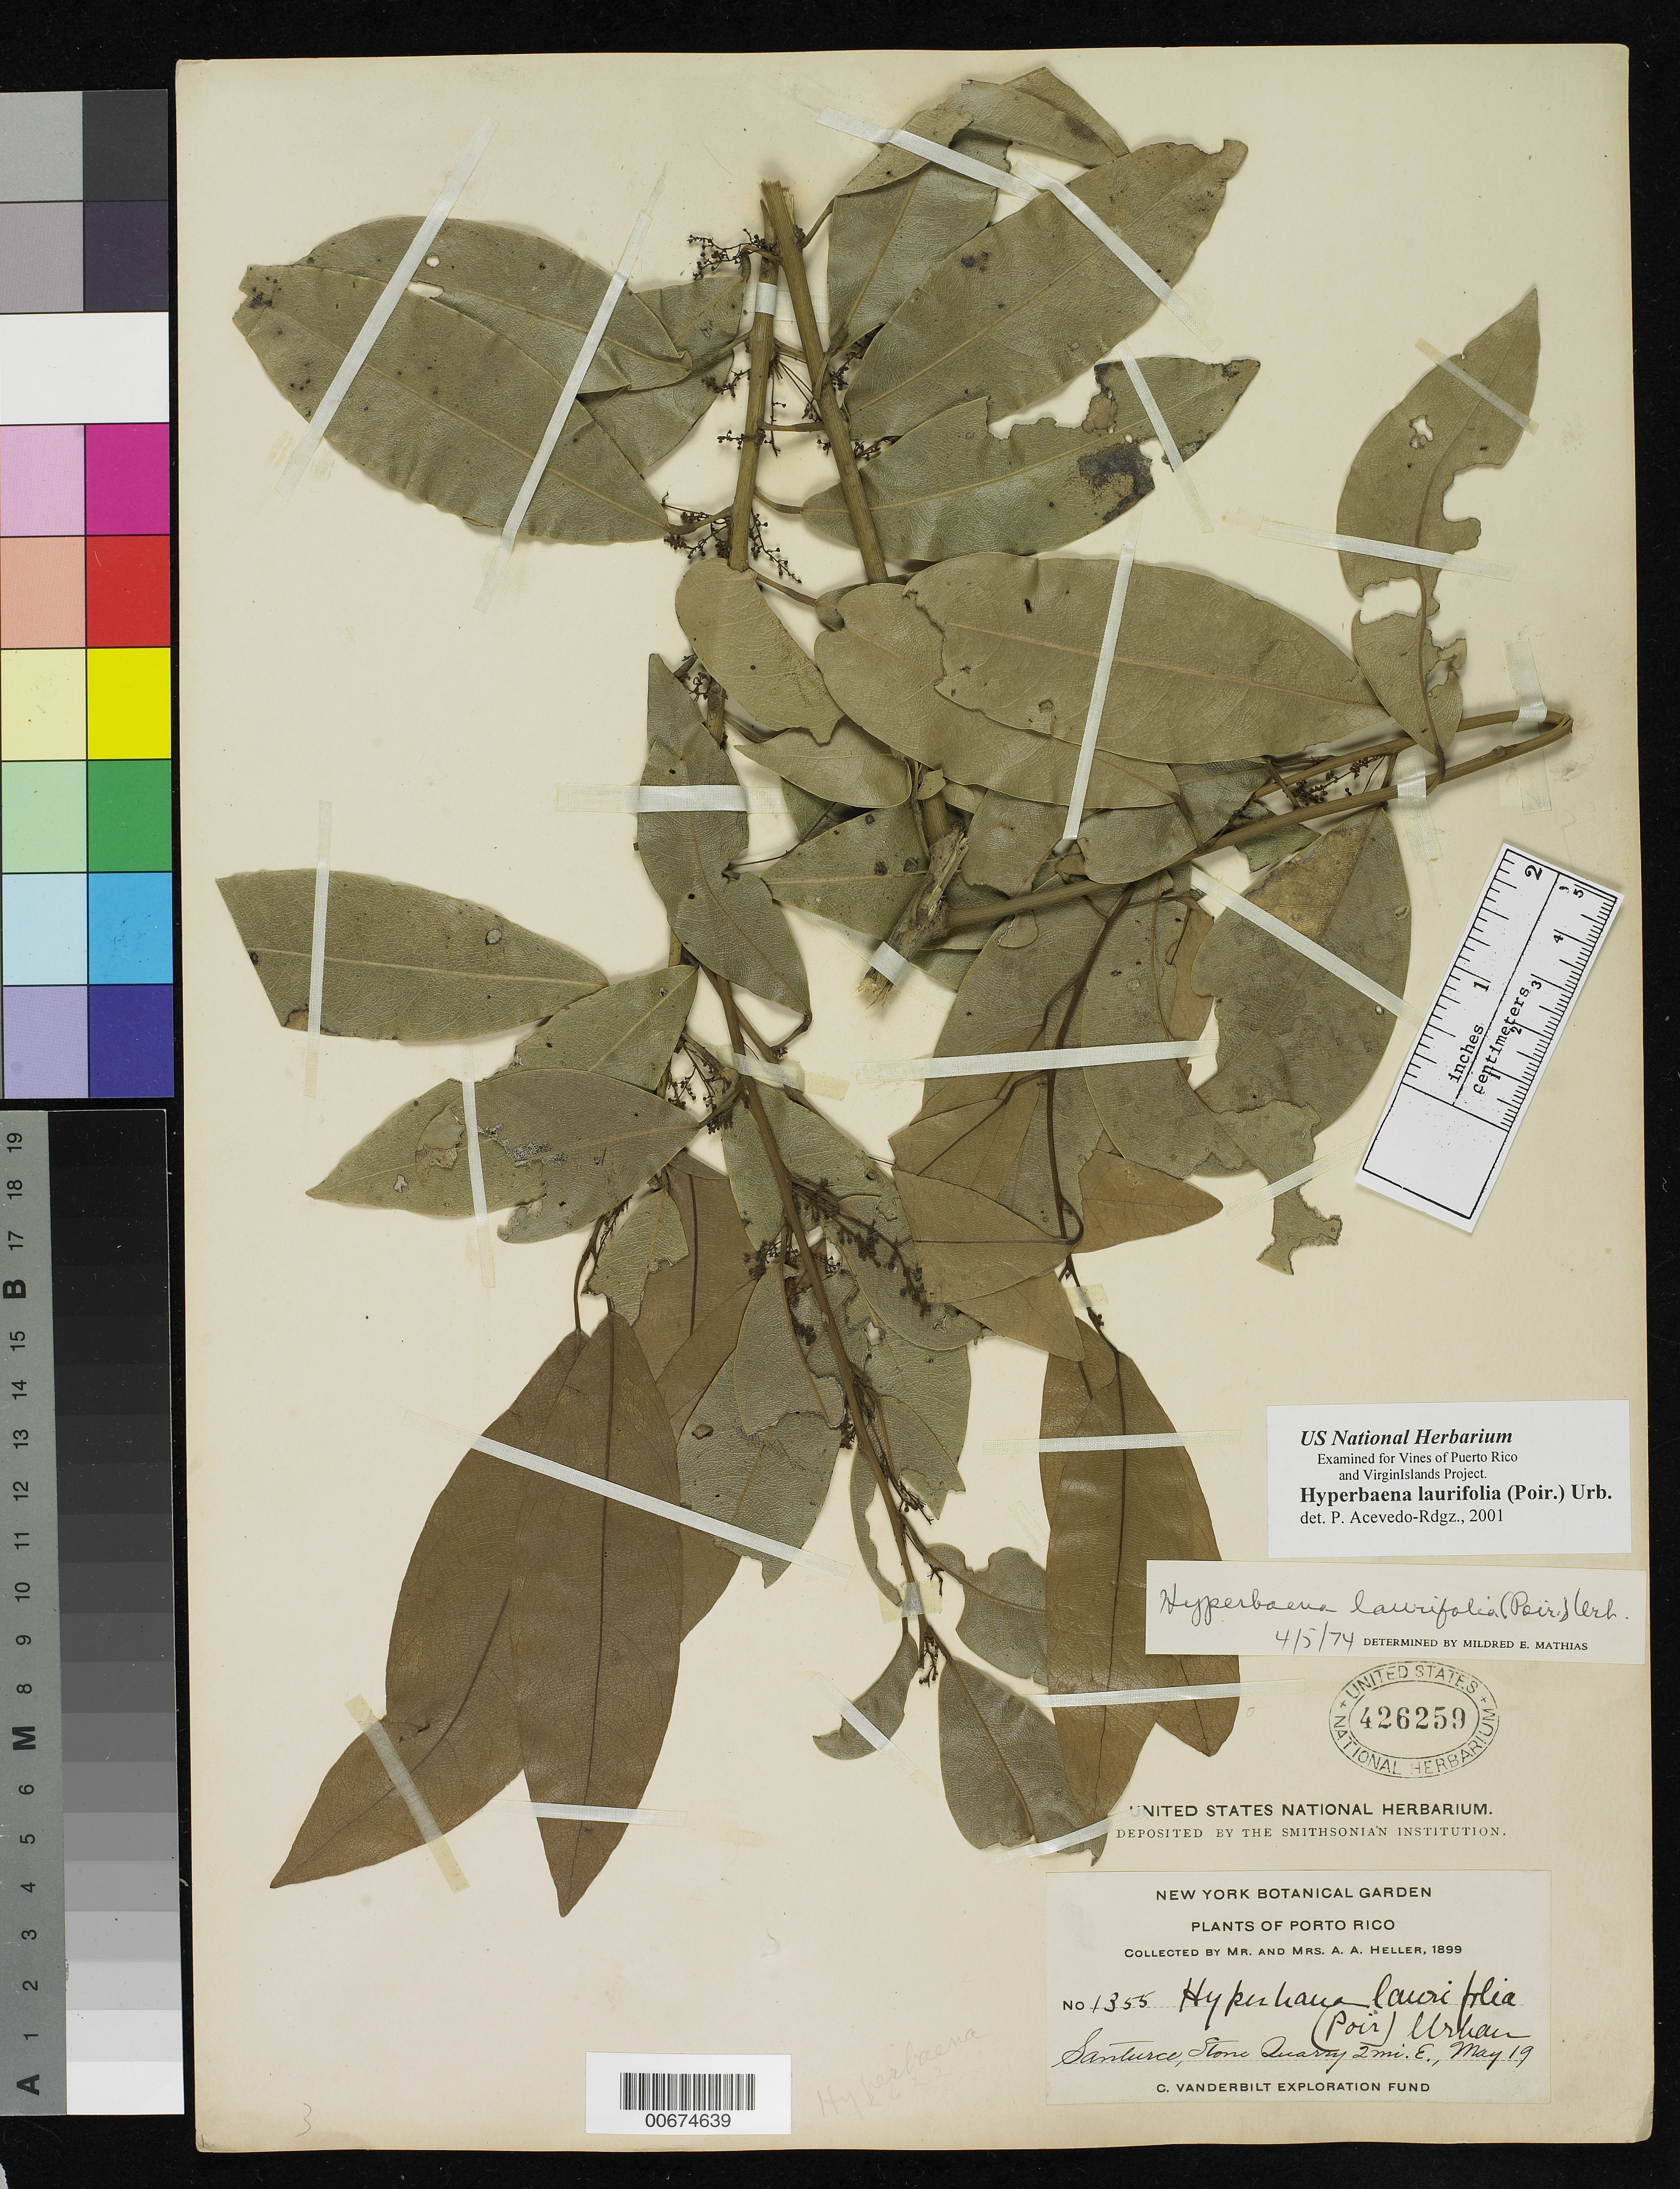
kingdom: Plantae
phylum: Tracheophyta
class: Magnoliopsida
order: Ranunculales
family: Menispermaceae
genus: Hyperbaena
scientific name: Hyperbaena laurifolia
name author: (Poir.) Urb.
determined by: Acevedo-Rodríguez, P., (BOT), Smithsonian Institution - National Museum of Natural History (UNITED STATES)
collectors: A. A. Heller & E. G. Heller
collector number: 1355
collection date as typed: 19 May 1899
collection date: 1899-05-19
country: Puerto Rico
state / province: San Juan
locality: Santurce, Stone Quarry 2 mi. E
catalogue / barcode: US 426259